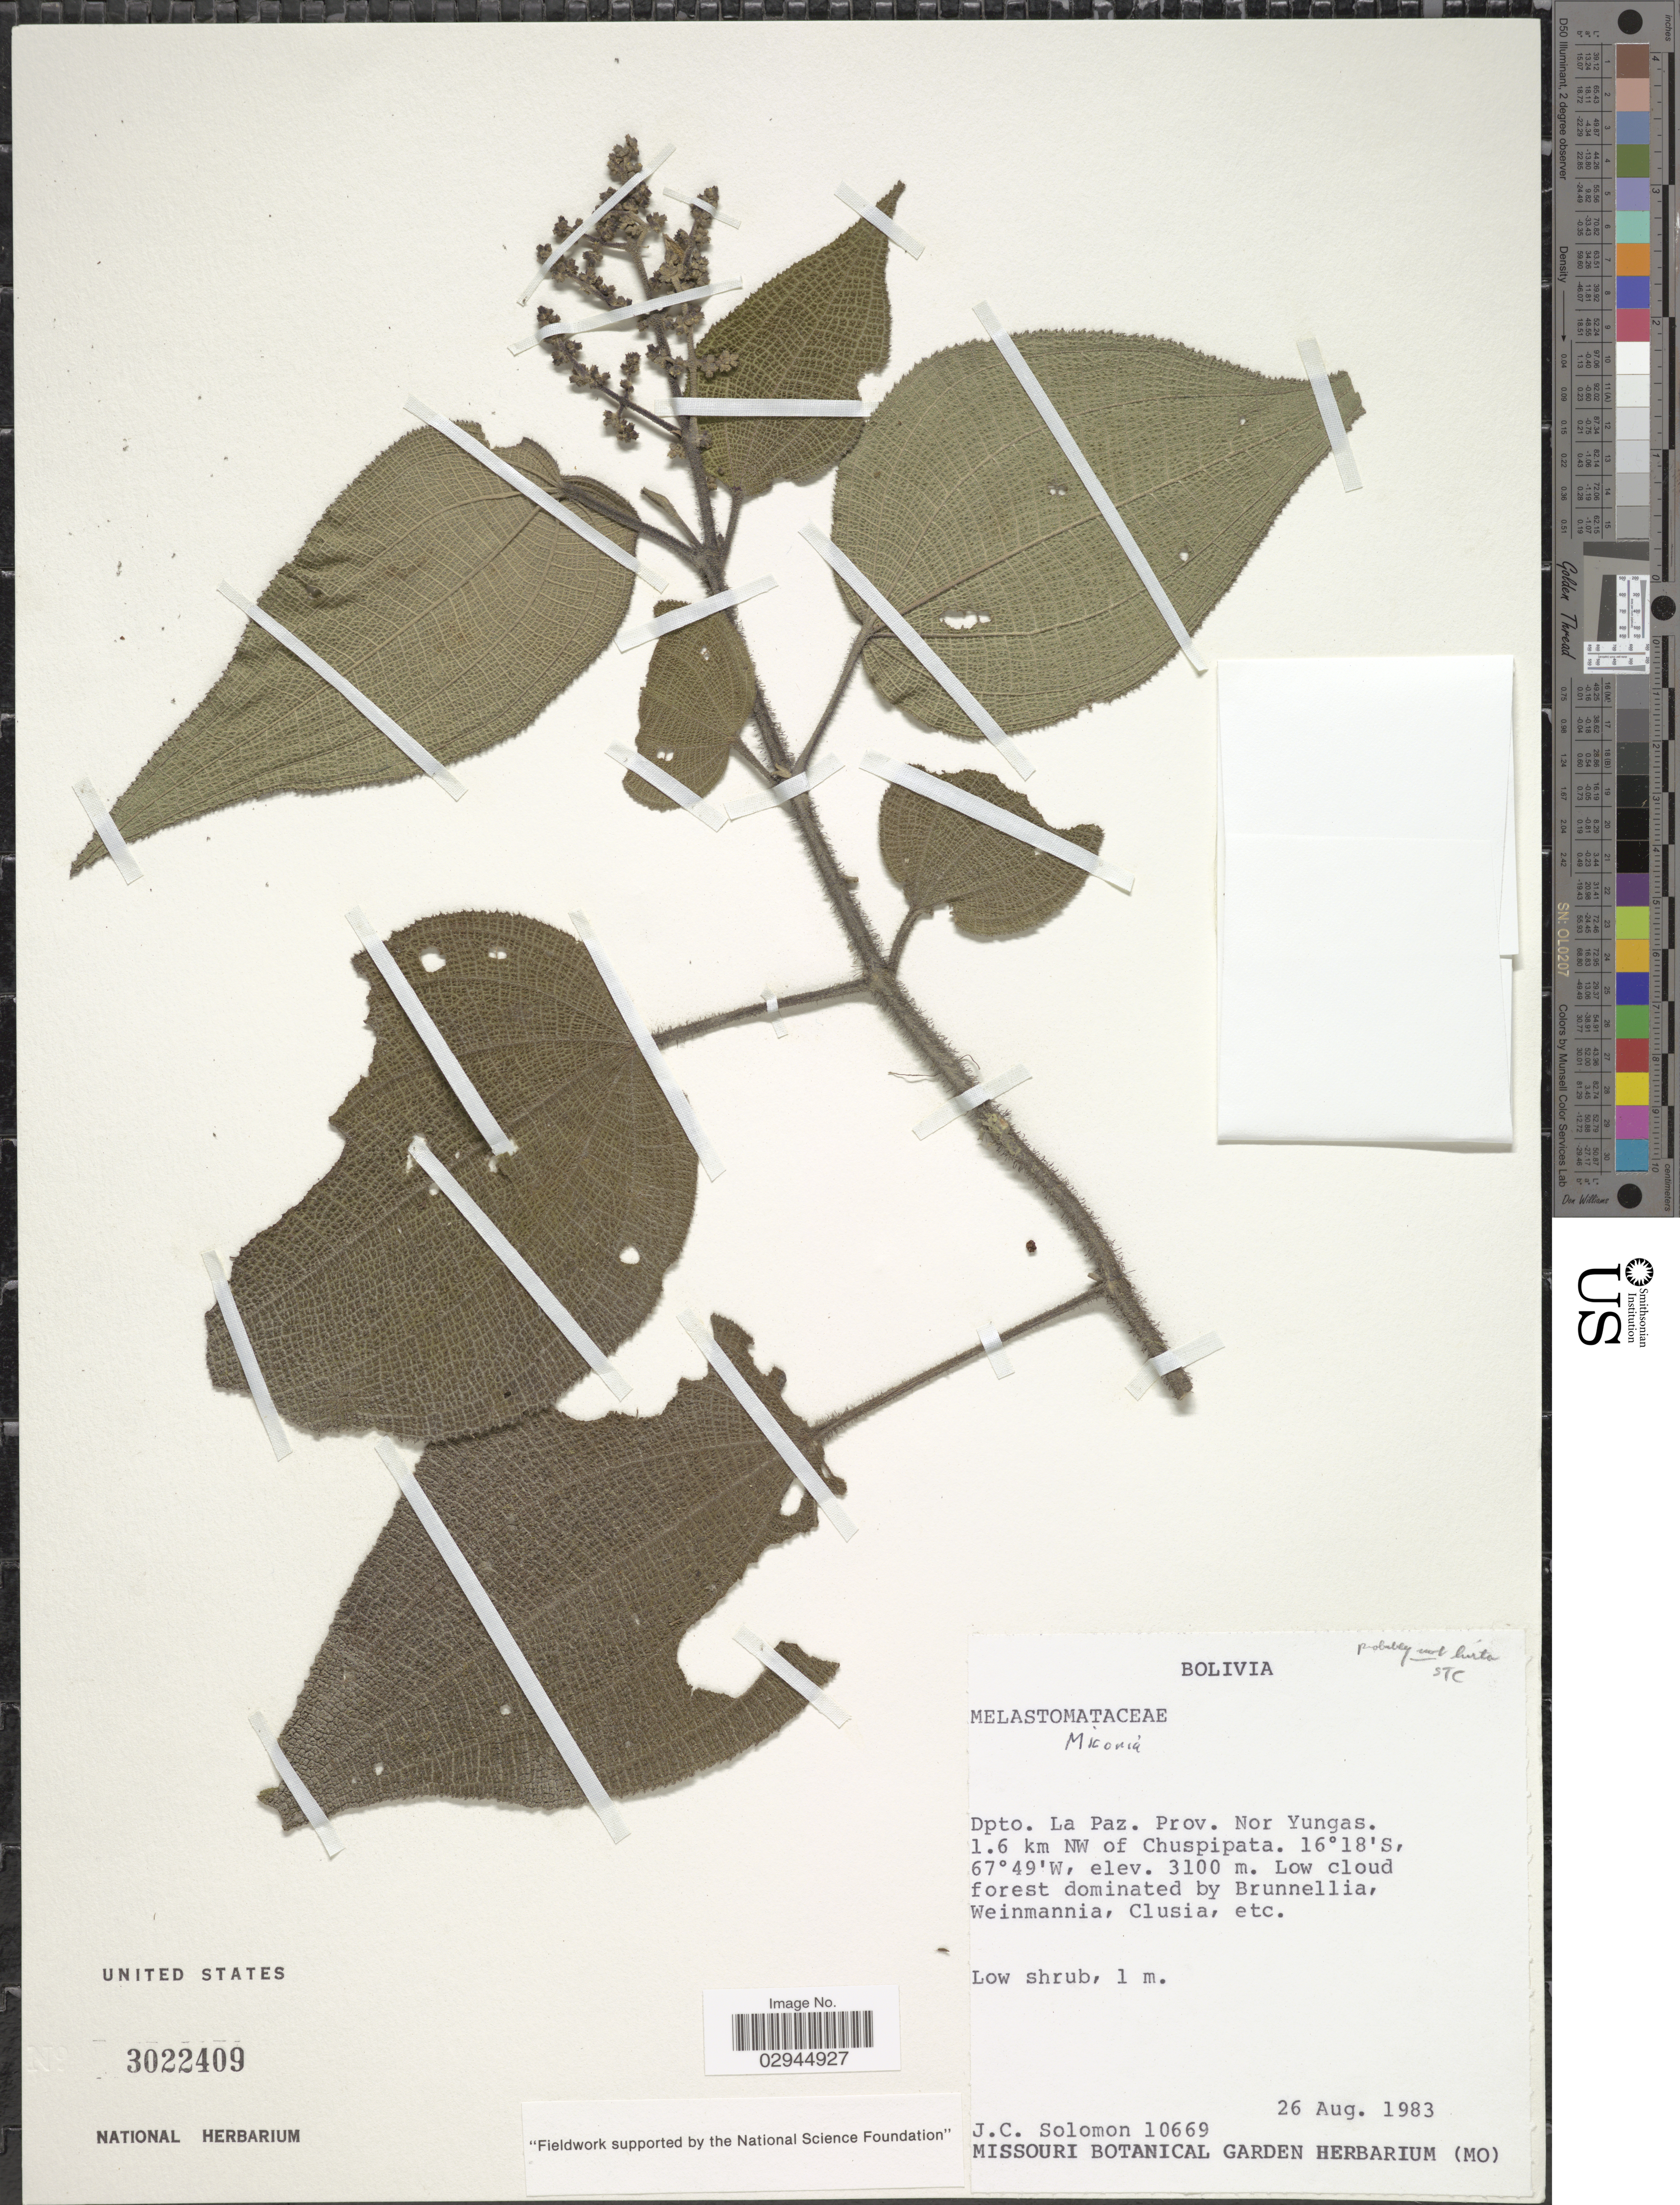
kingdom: Plantae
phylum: Tracheophyta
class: Magnoliopsida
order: Myrtales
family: Melastomataceae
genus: Miconia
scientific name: Miconia sp.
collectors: J. C. Solomon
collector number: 10669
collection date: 1983-08-26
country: Bolivia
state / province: La Paz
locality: Dpto. La Paz. Prov. Nor Yungas. 1.6 km NW of Chuspipata.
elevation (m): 3100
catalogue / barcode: US 3022409